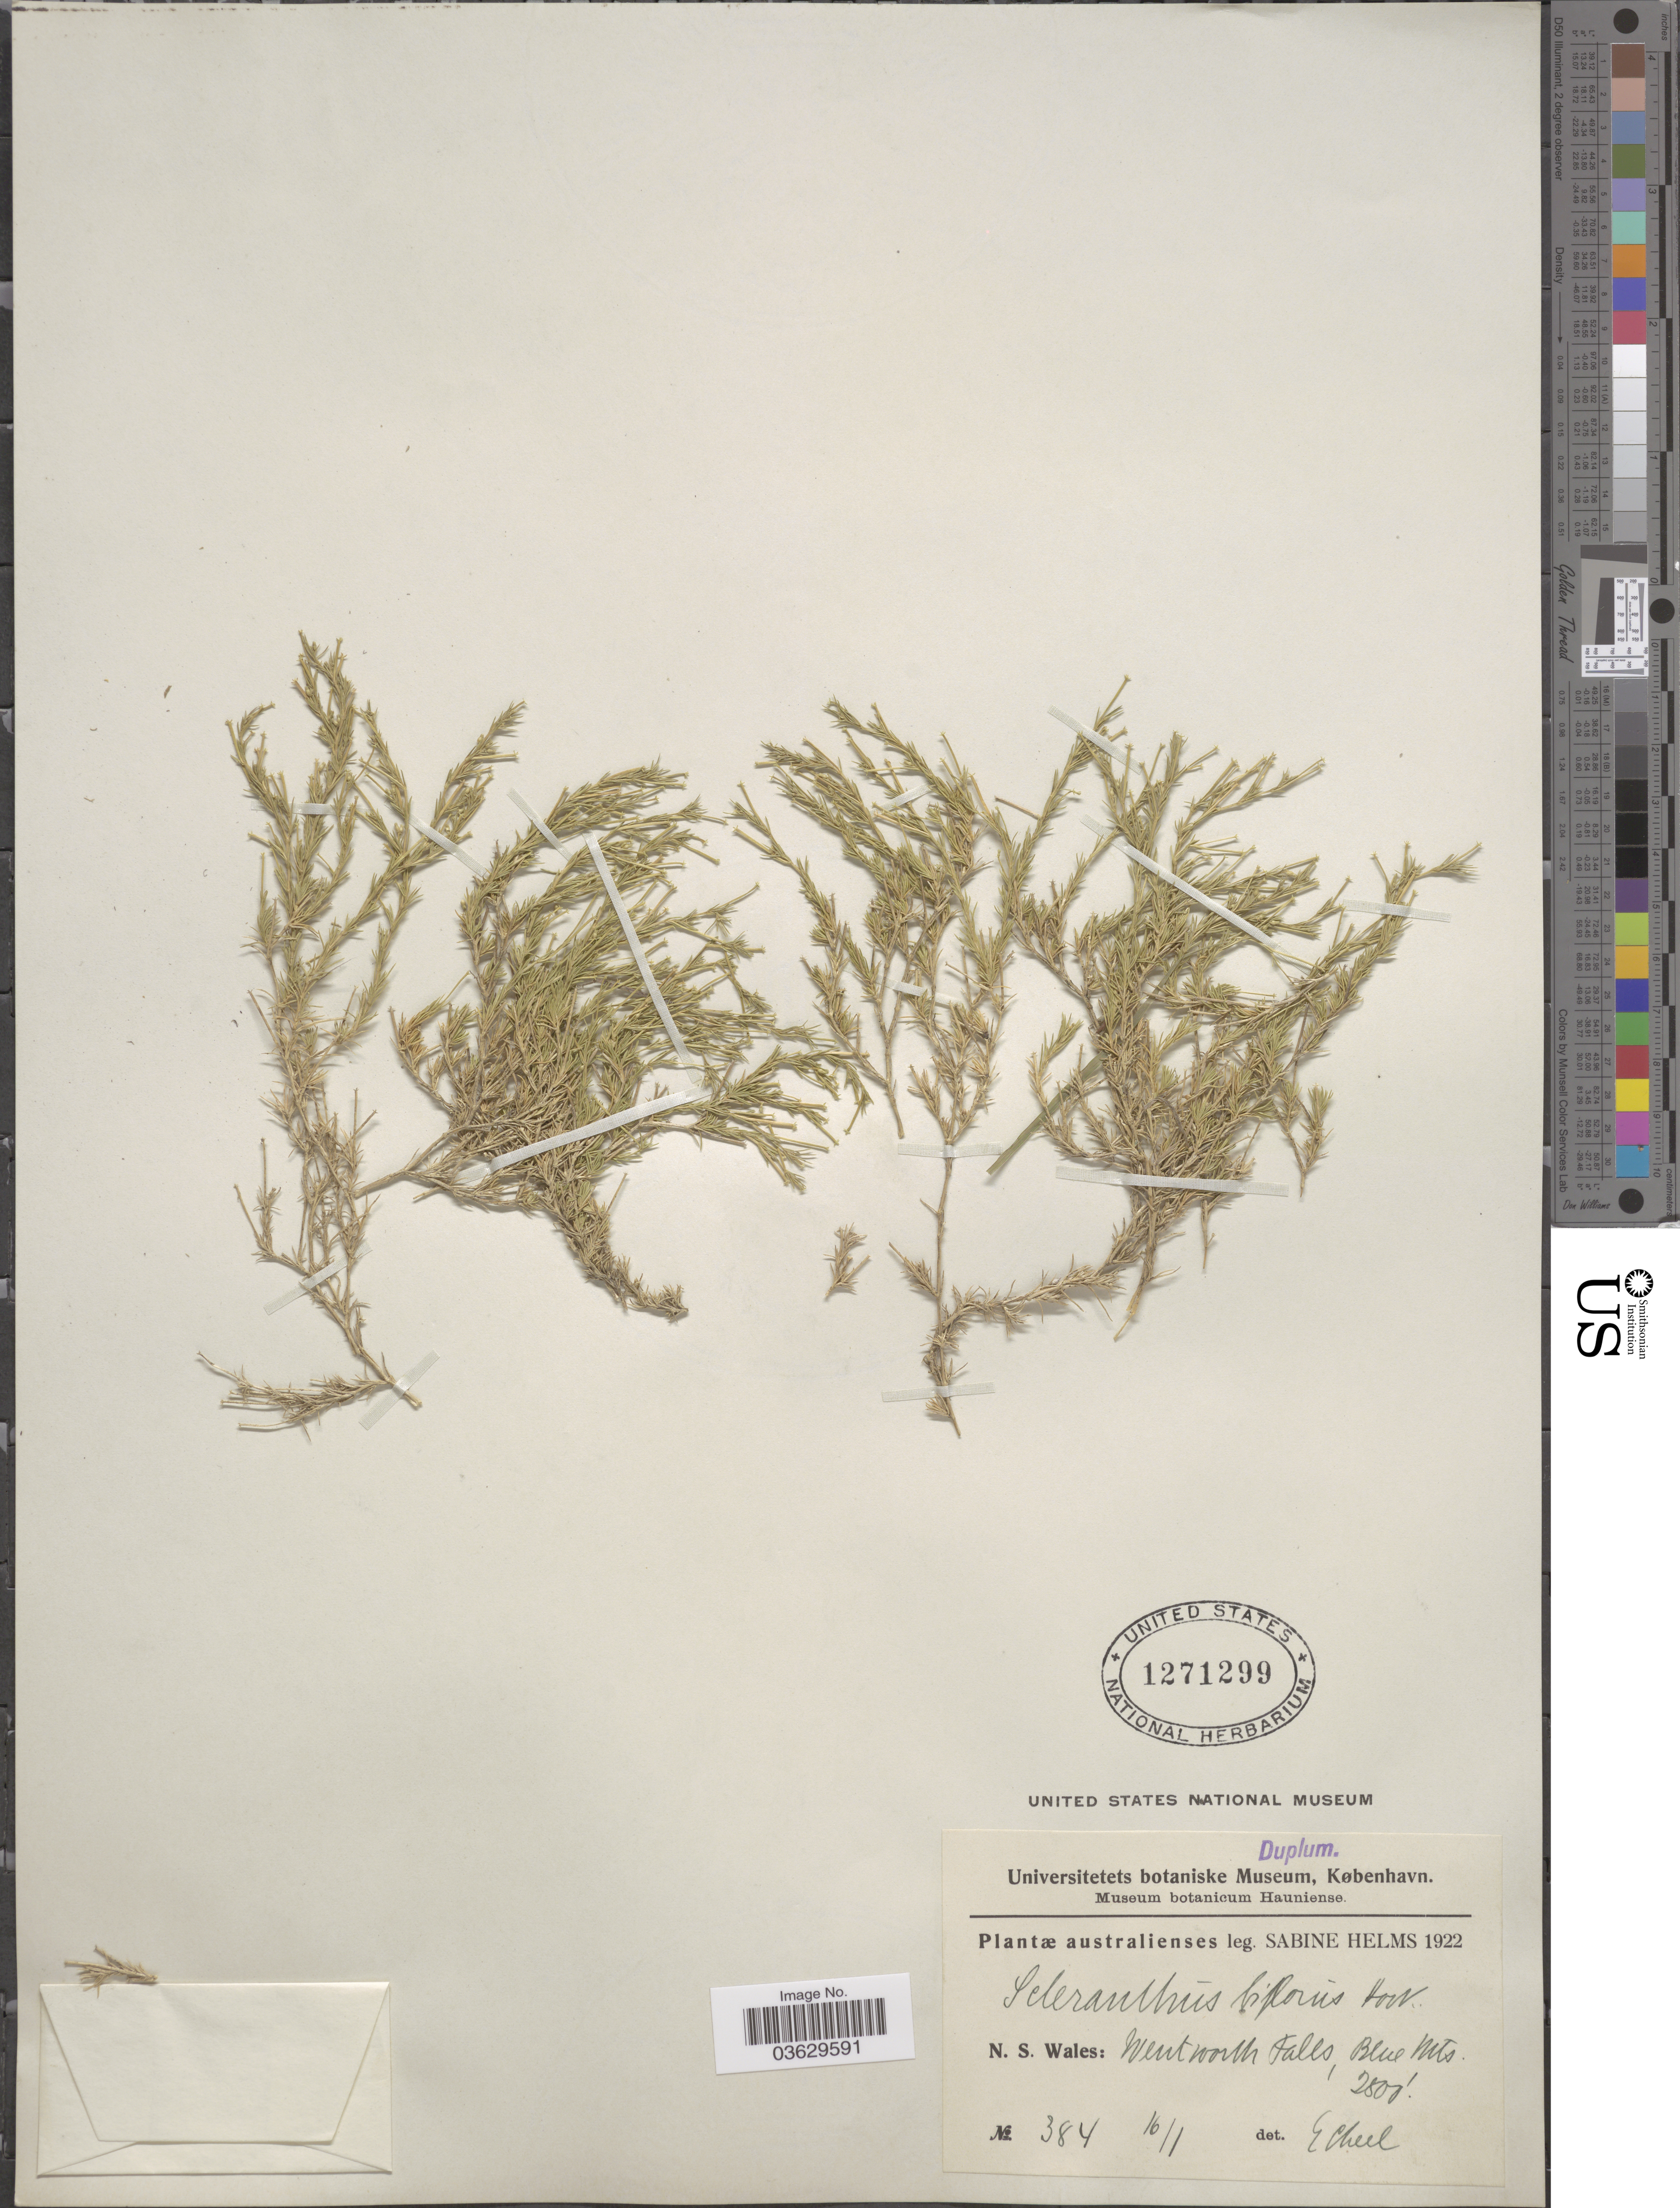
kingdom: Plantae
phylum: Tracheophyta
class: Magnoliopsida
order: Caryophyllales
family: Caryophyllaceae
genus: Scleranthus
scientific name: Scleranthus biflorus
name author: Hook. f.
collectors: S. Helms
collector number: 384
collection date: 1922-01-16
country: Australia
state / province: New South Wales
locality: Wentworth Falls, Blue Mts.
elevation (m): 853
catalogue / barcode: US 1271299